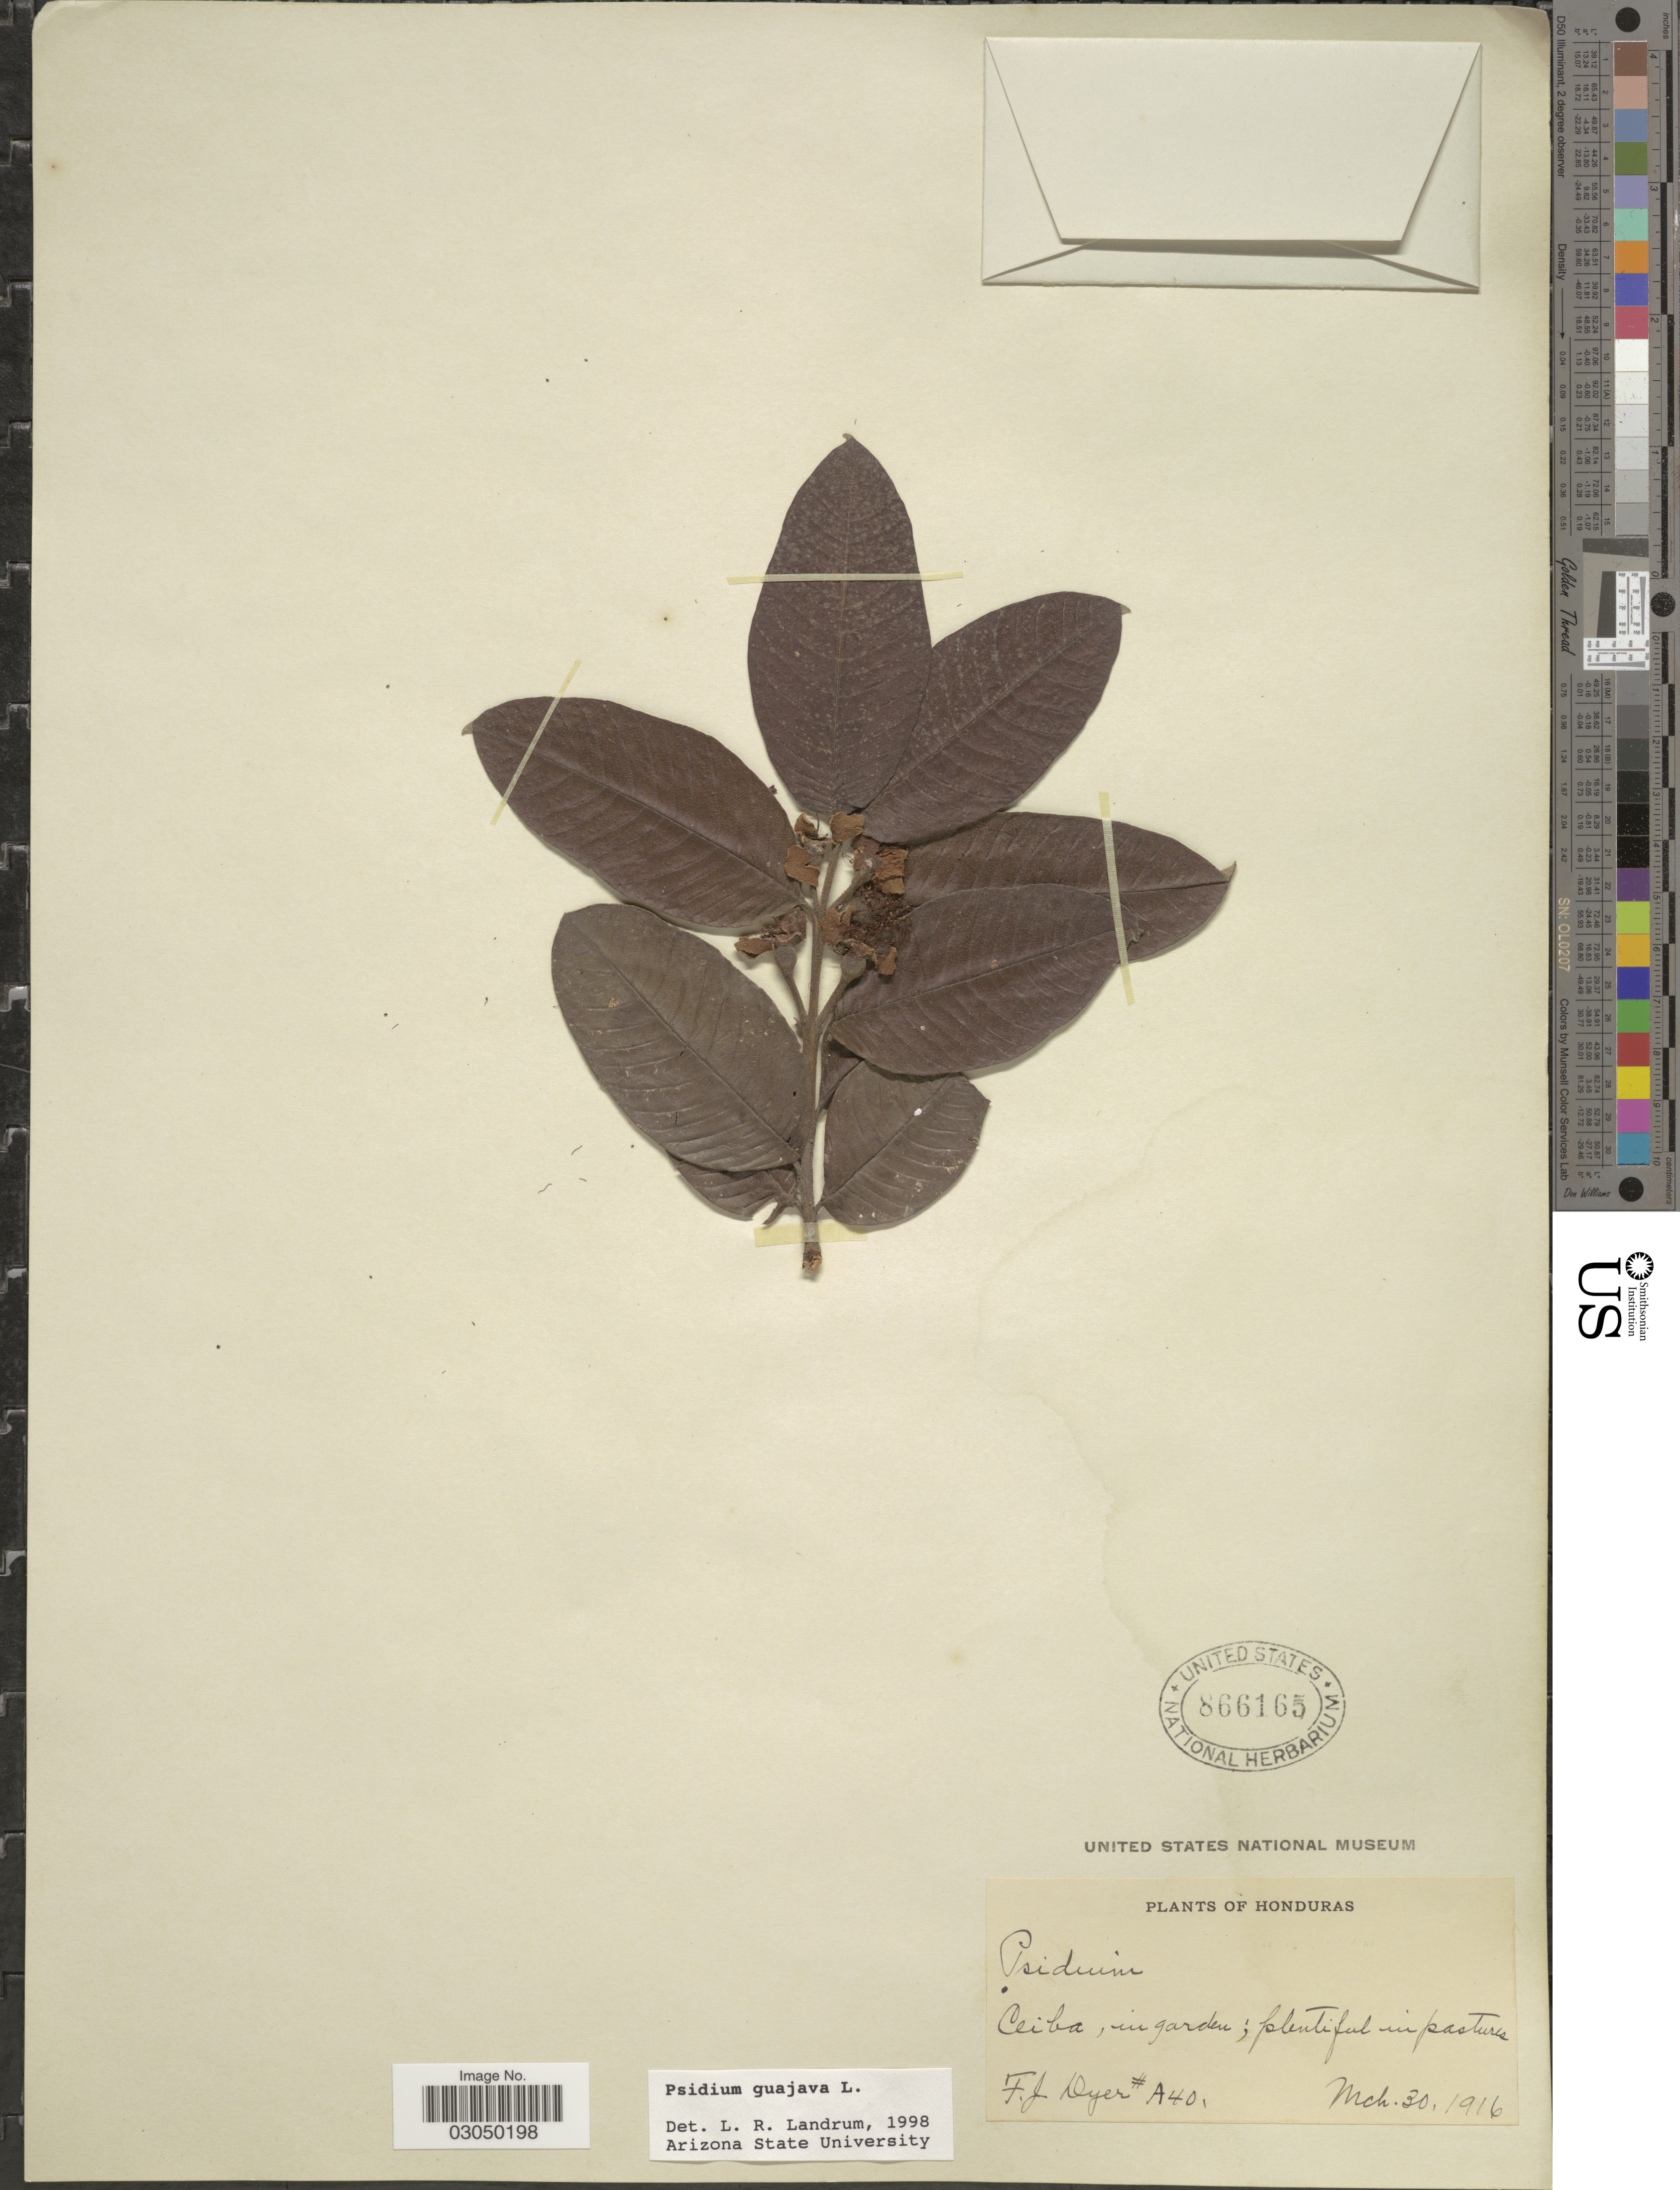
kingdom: Plantae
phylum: Tracheophyta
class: Magnoliopsida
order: Myrtales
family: Myrtaceae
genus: Psidium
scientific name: Psidium guajava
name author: L.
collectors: F. J. Dyer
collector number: A40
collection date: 1916-03-30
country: Honduras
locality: Ceiba, in garden.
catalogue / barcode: US 866165